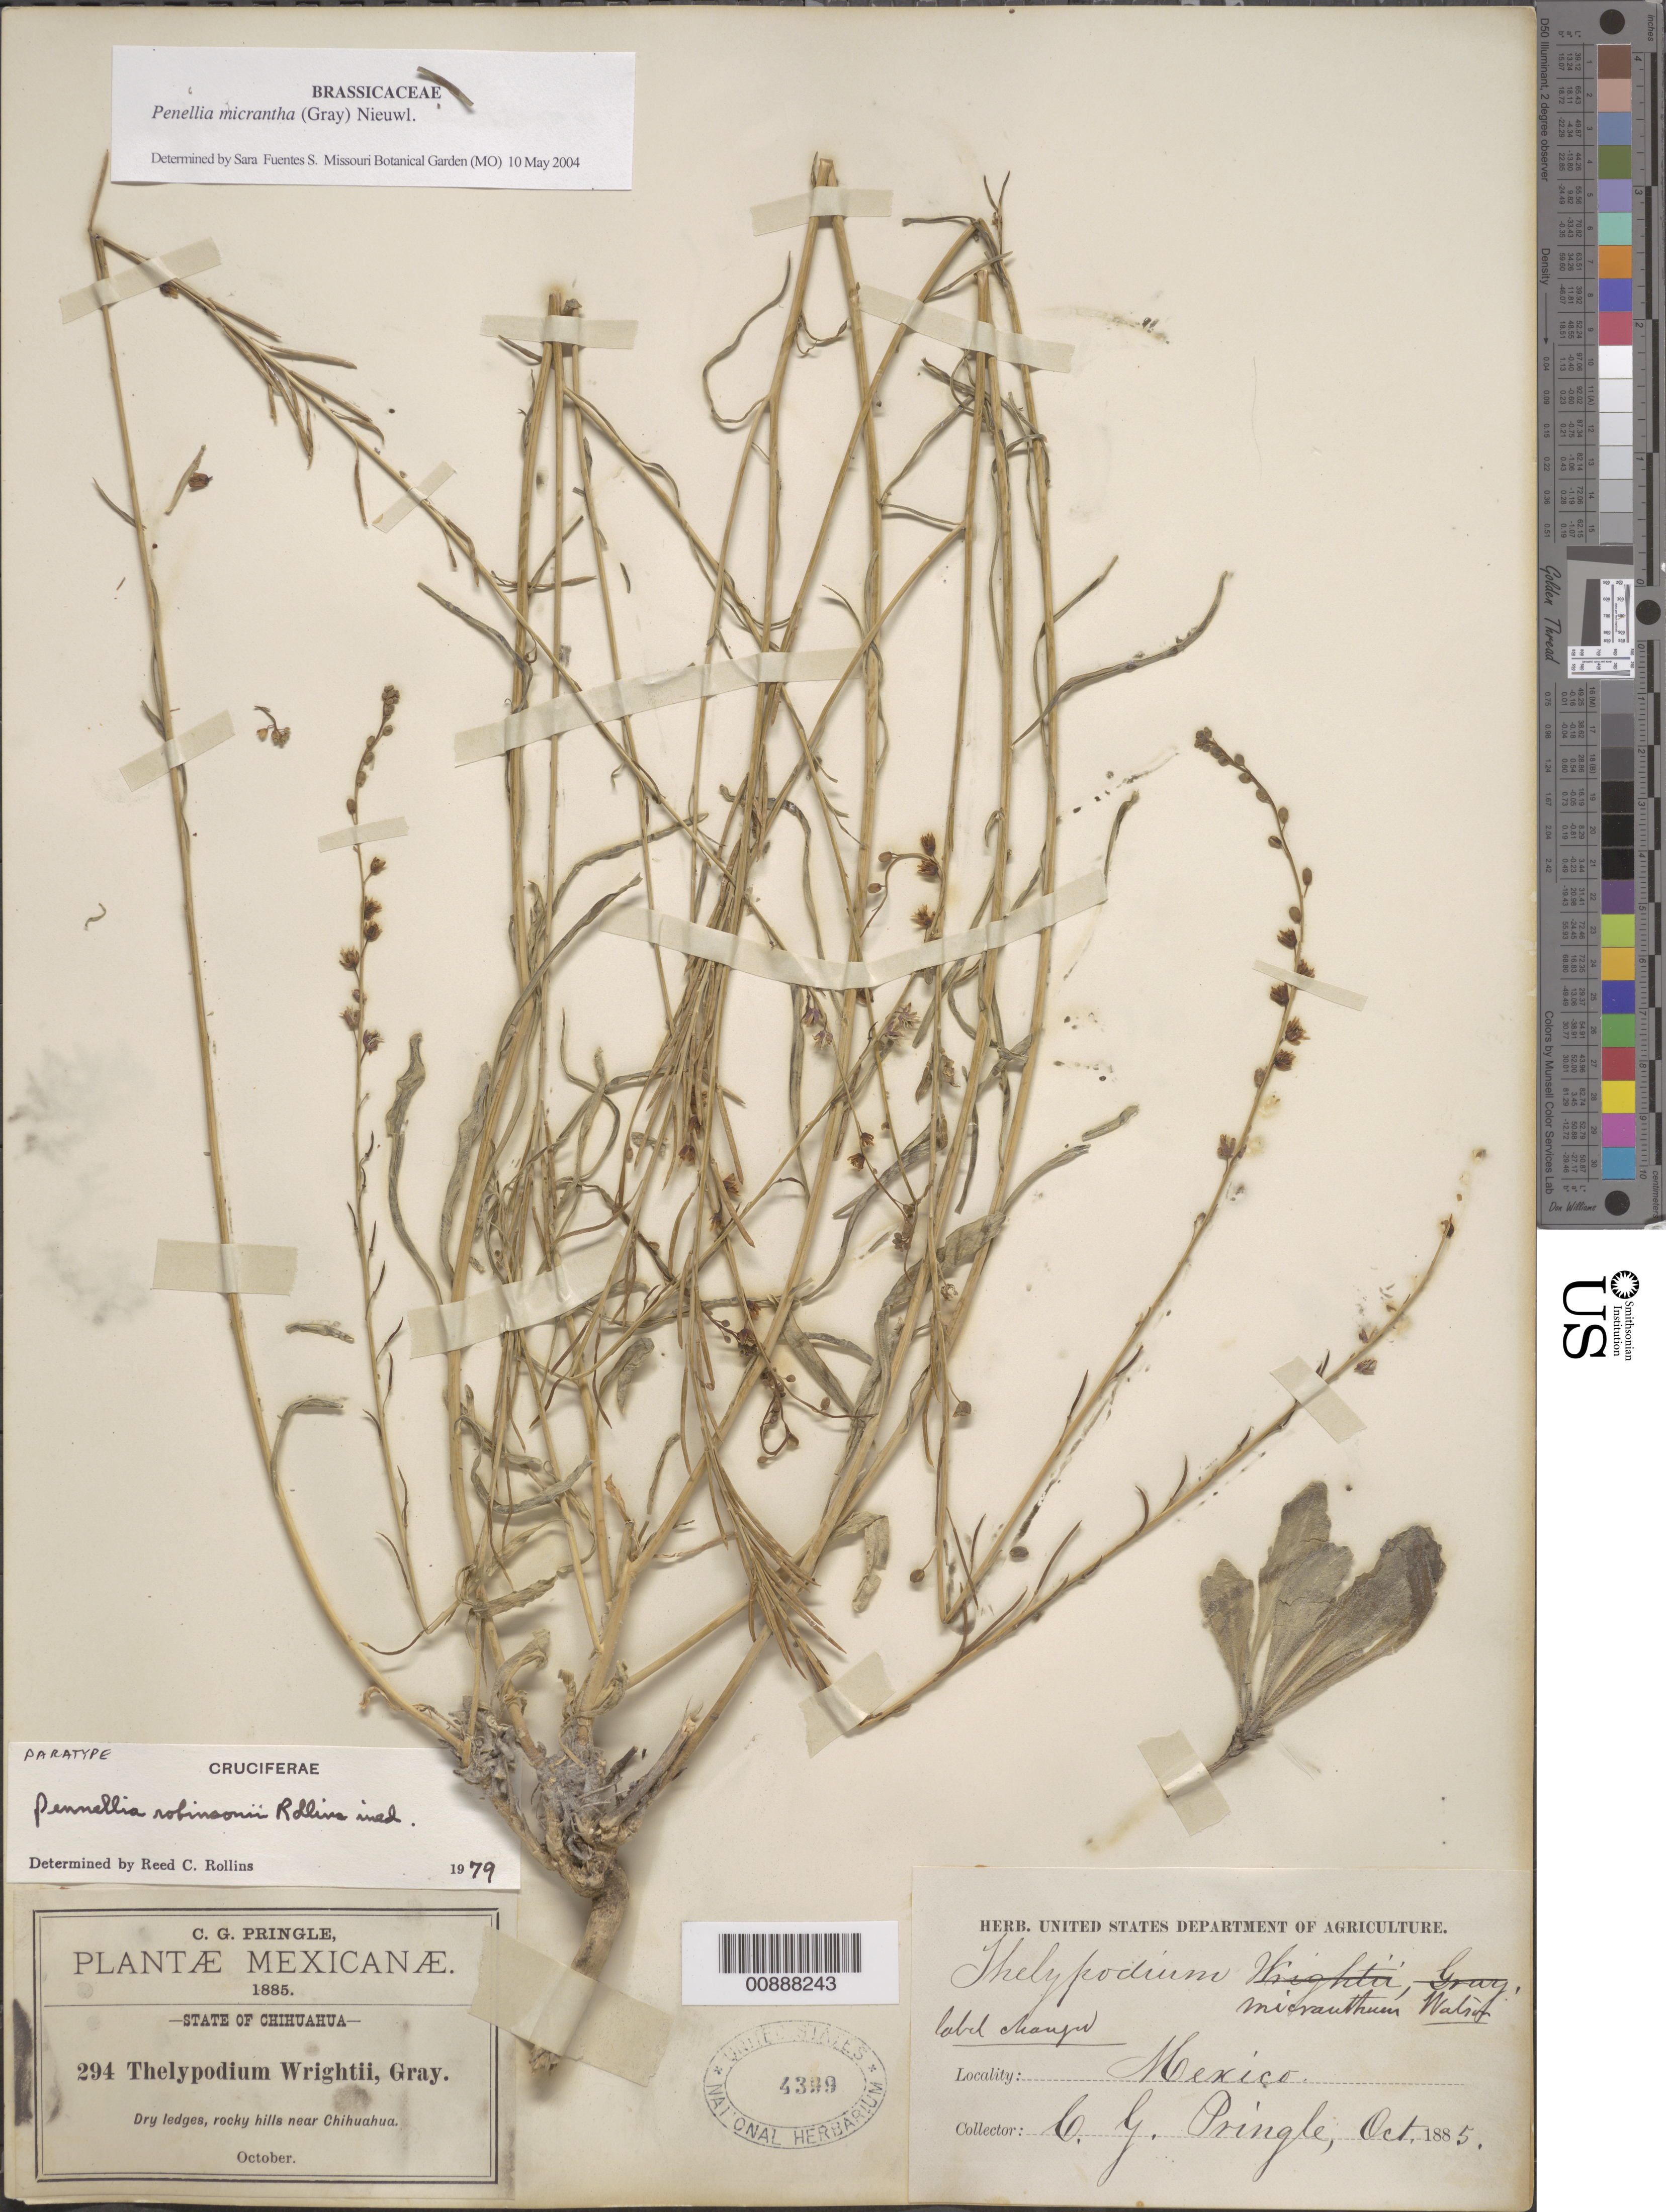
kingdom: Plantae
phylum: Tracheophyta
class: Magnoliopsida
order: Brassicales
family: Brassicaceae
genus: Pennellia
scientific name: Pennellia micrantha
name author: (A. Gray) Nieuwl.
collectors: C. G. Pringle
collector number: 294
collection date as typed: Oct 1885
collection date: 1885-10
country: Mexico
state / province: Chihuahua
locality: Rocky hill near Chihuahua.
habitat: Dry ledges.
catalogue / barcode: US 4399